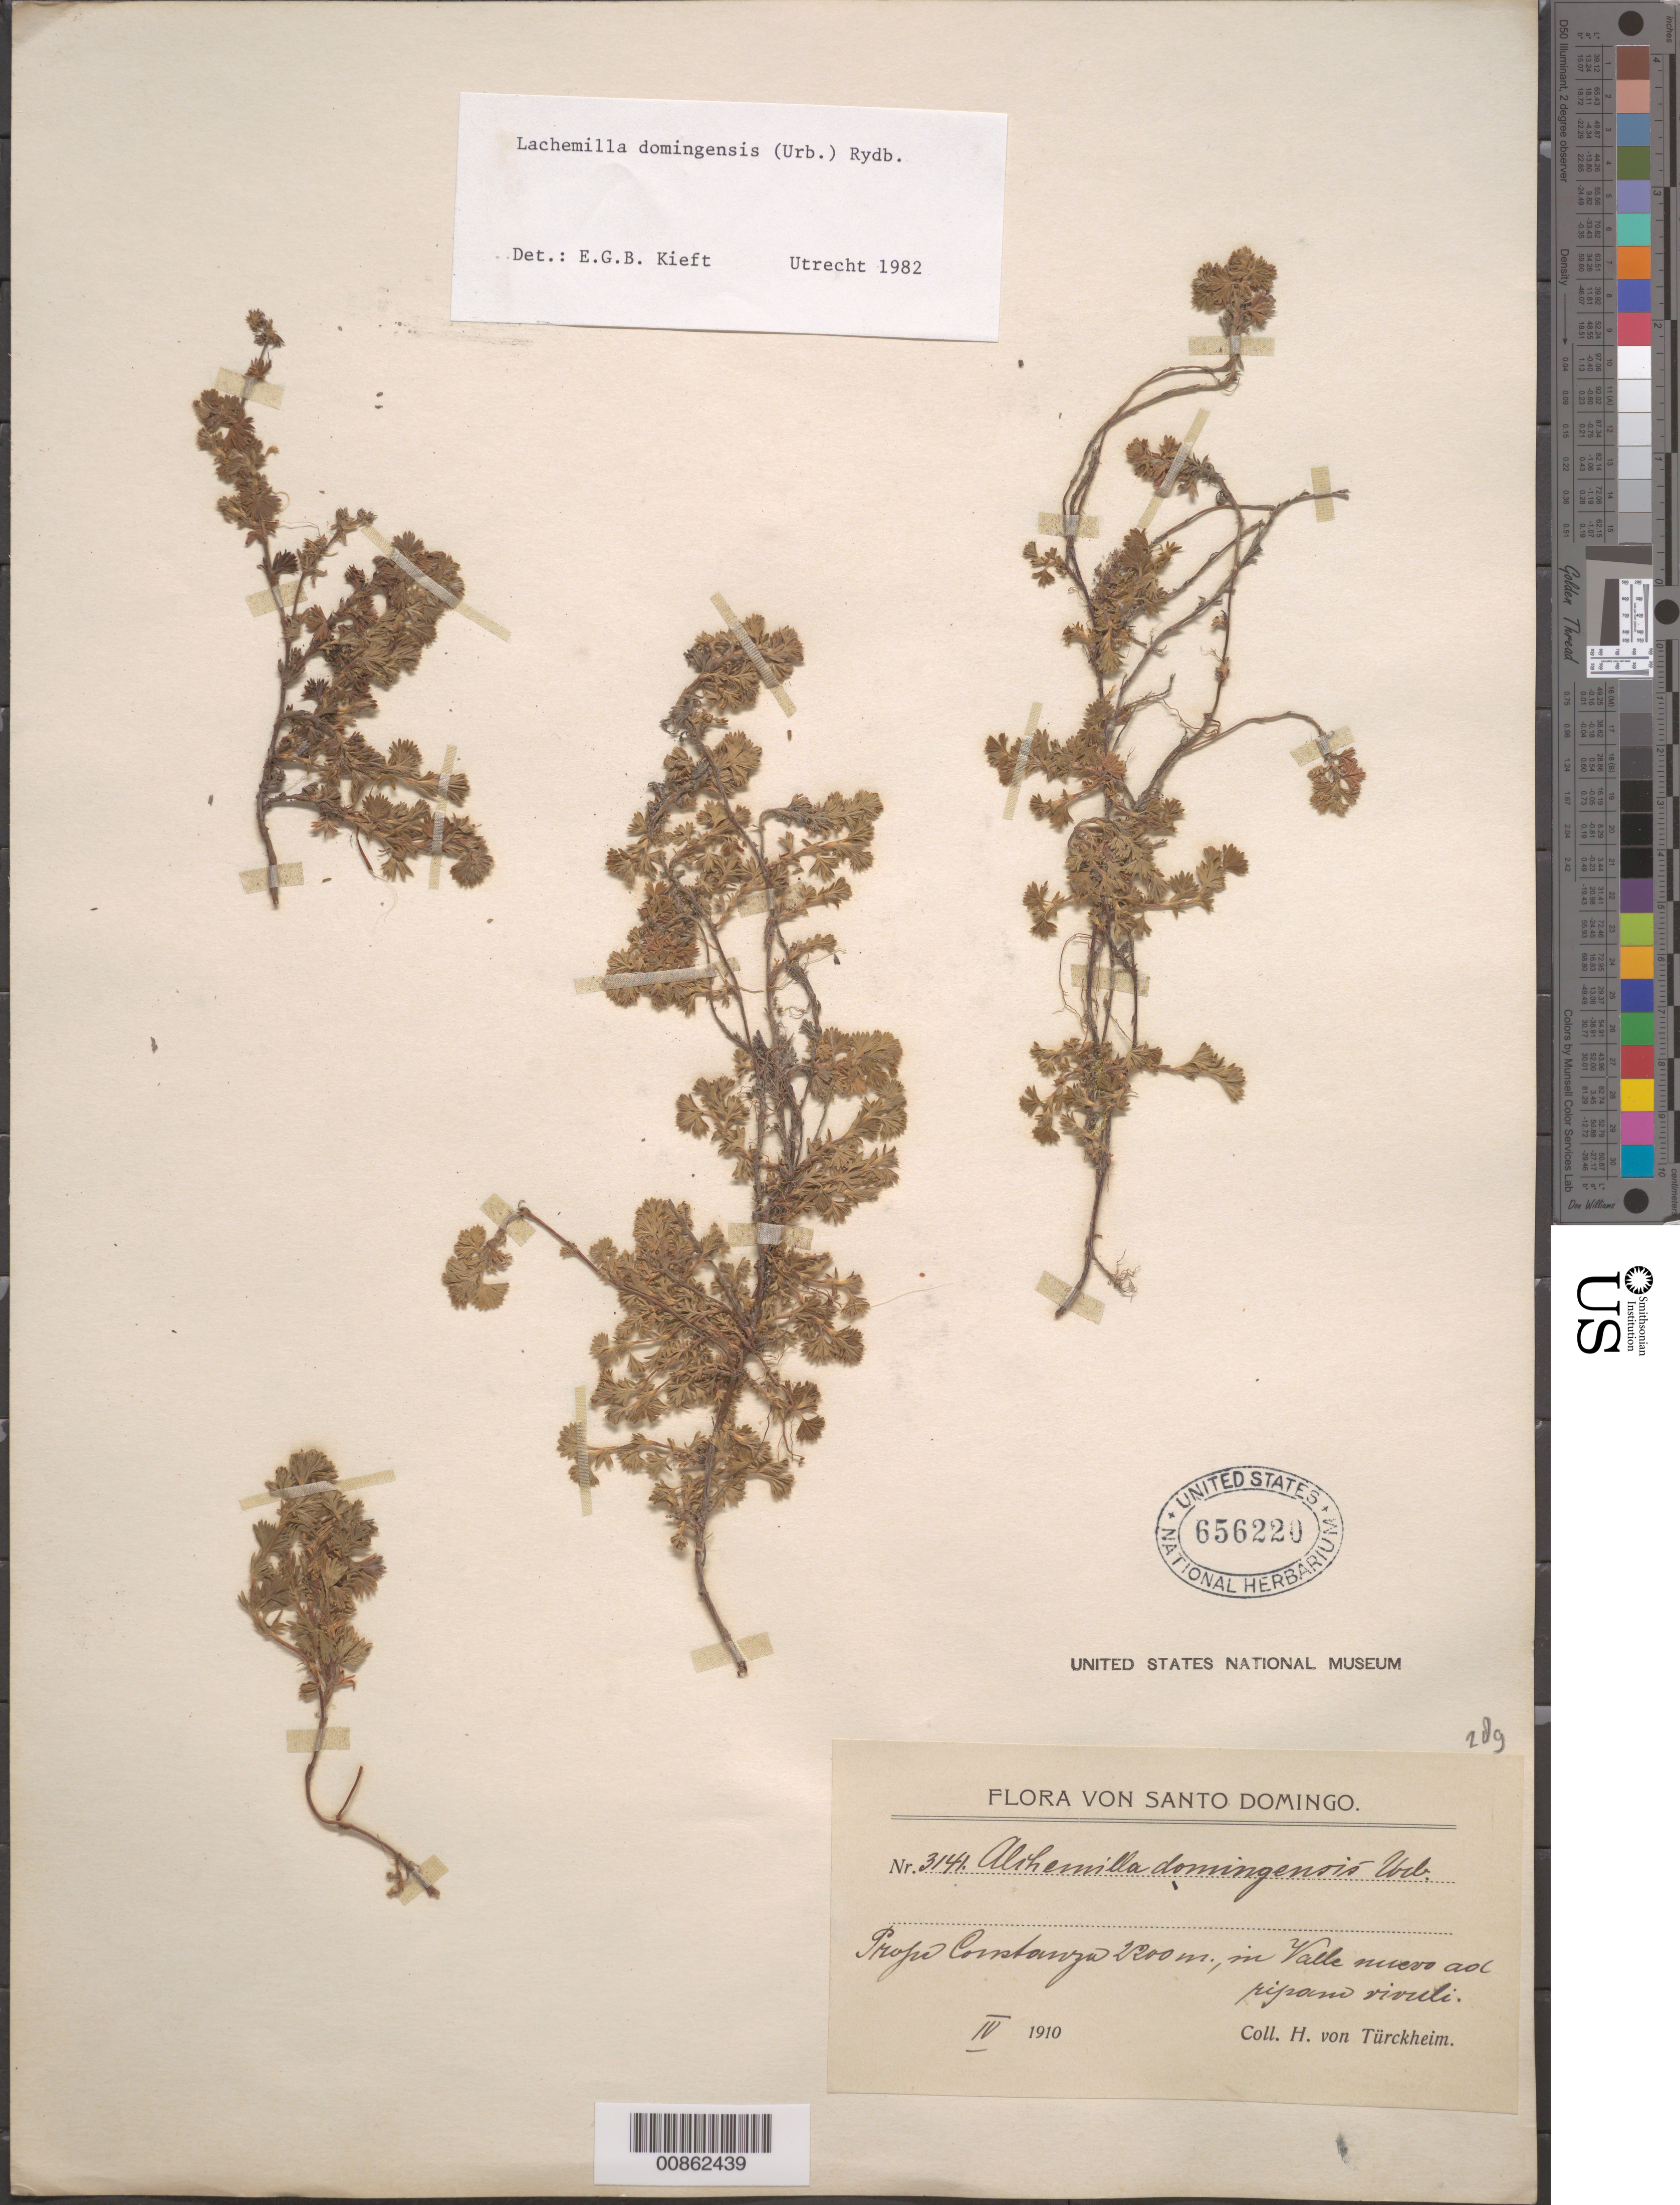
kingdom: Plantae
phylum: Tracheophyta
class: Magnoliopsida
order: Rosales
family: Rosaceae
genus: Alchemilla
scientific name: Alchemilla domingensis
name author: Urb.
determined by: Kieft, E. G. B.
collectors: H. von Türckheim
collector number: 3141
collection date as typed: Apr 1910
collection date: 1910-04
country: Dominican Republic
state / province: La Vega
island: Hispaniola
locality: Prope Constanza, in Valle Nuevo.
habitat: Ad "ripam" rivuli.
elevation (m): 2200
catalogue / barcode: US 656220